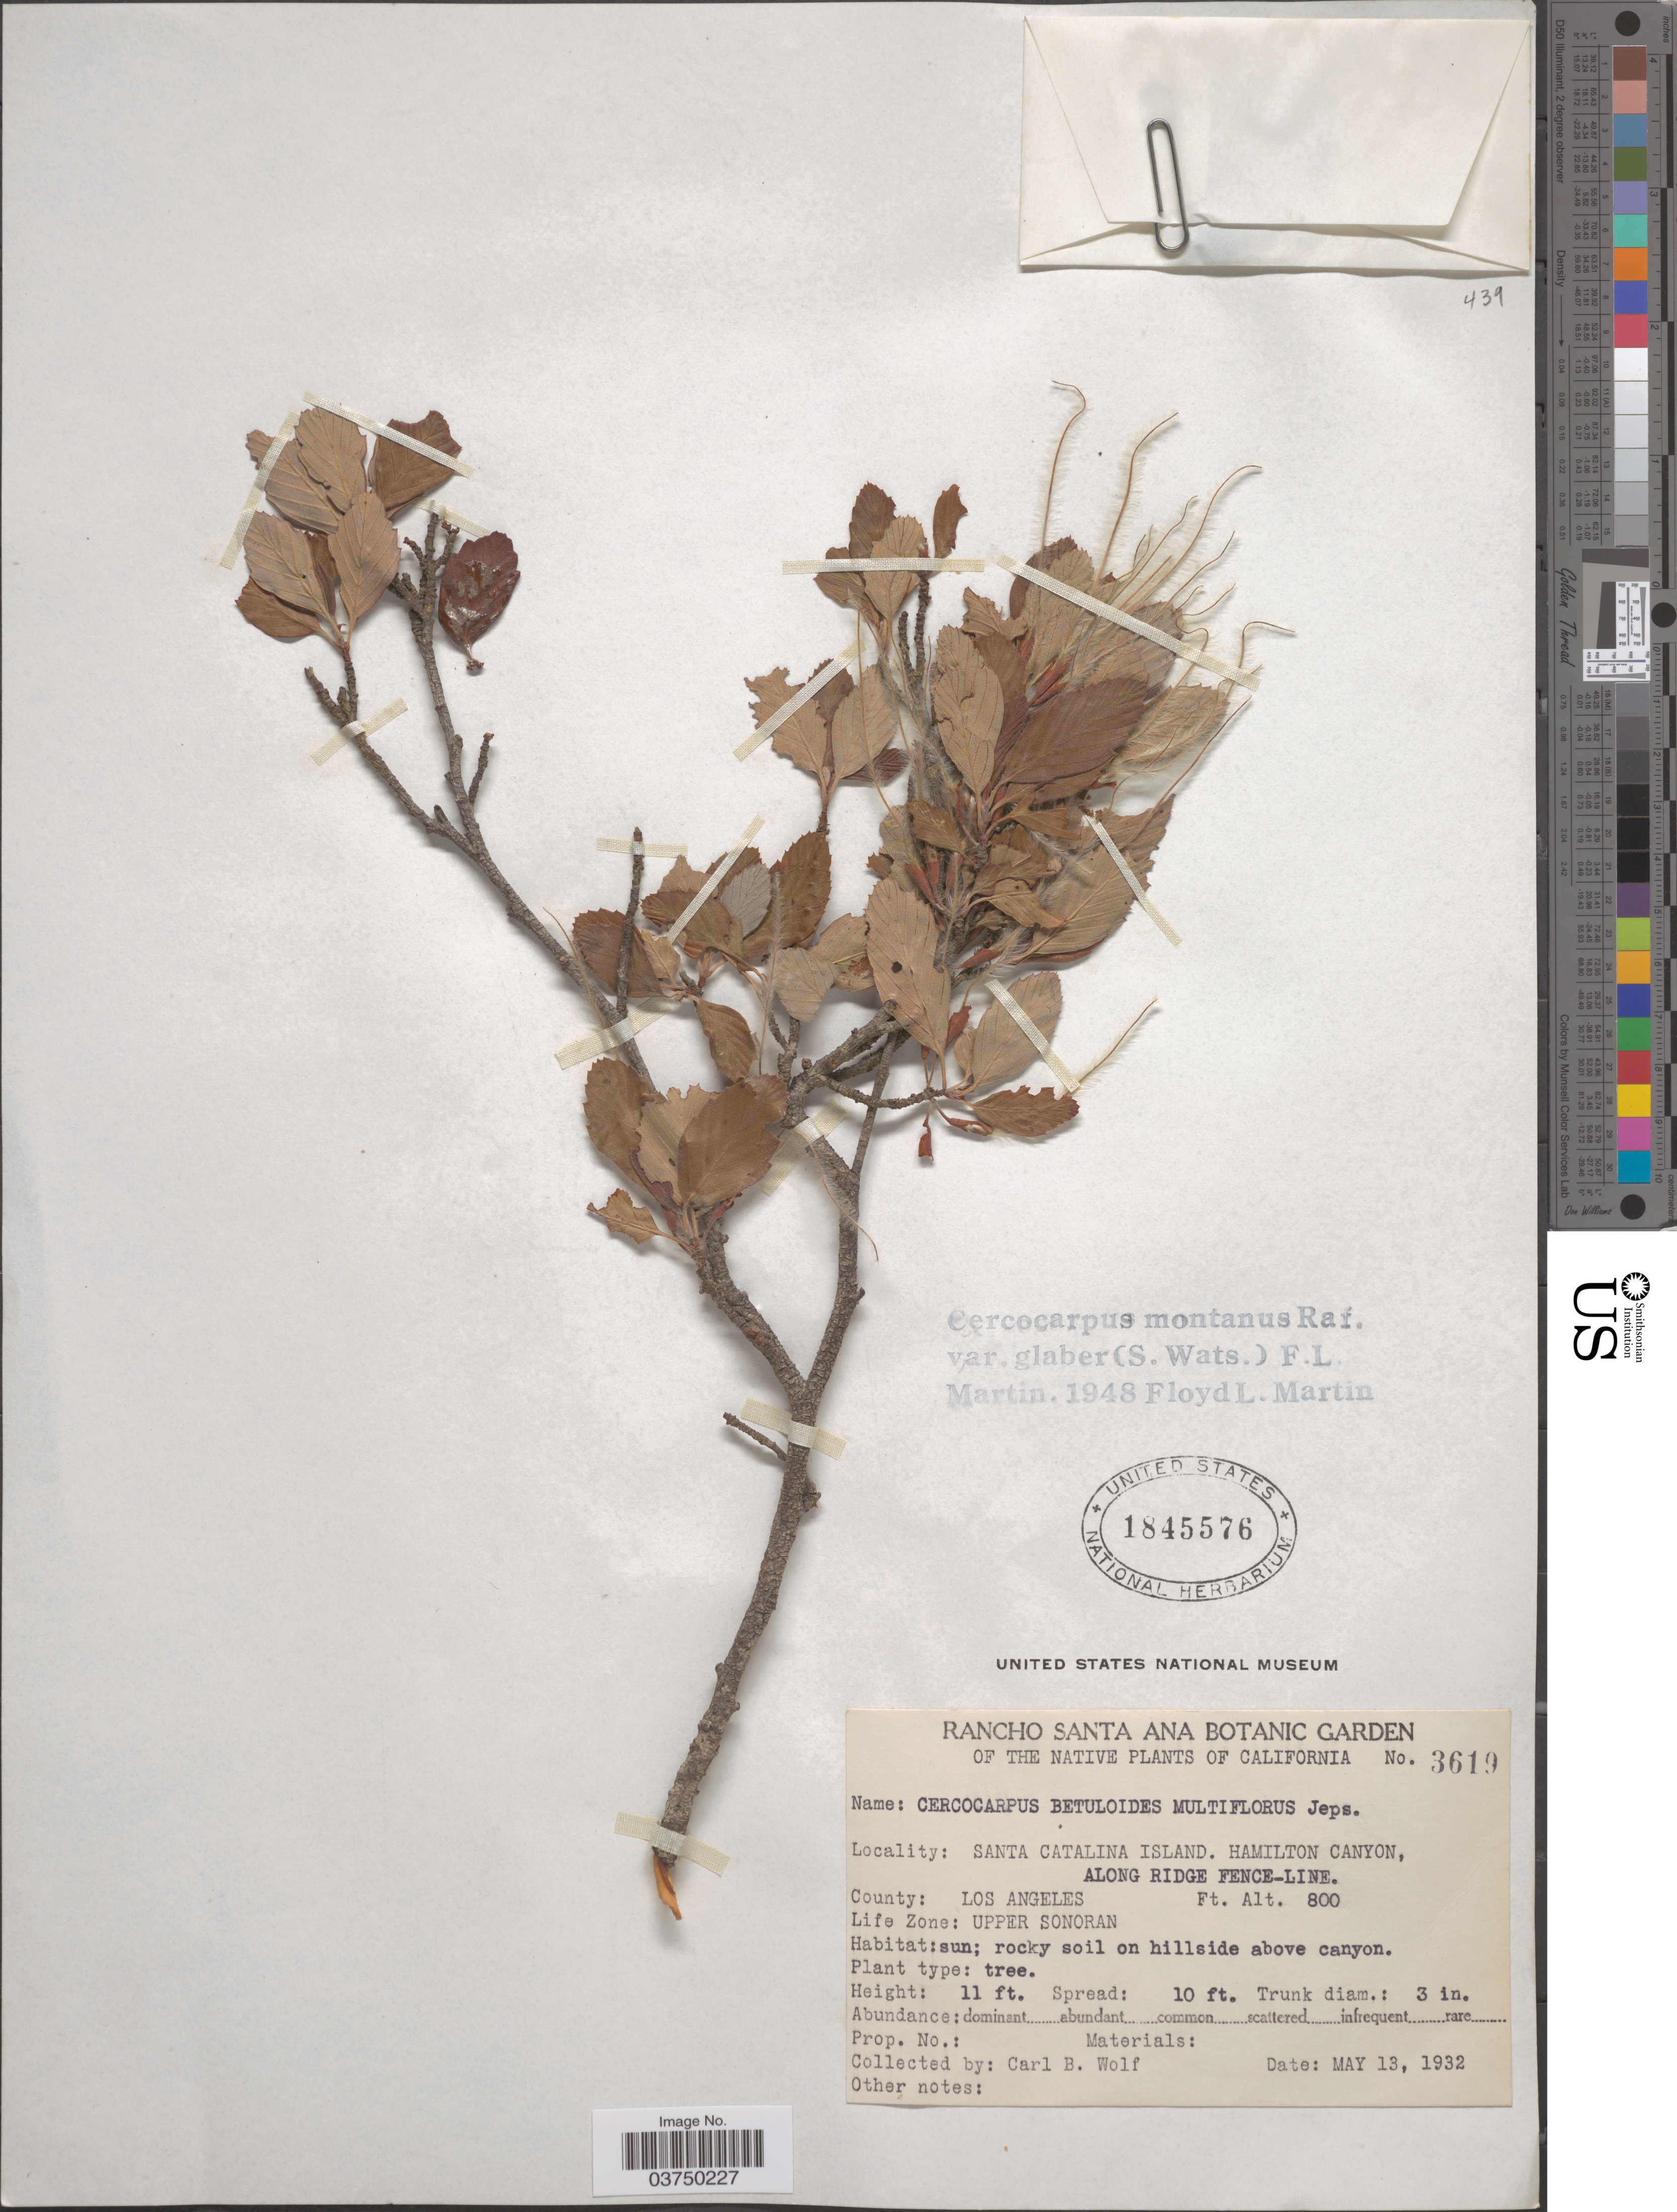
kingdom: Plantae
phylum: Tracheophyta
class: Magnoliopsida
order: Rosales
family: Rosaceae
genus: Cercocarpus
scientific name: Cercocarpus montanus var. glaber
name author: (S. Watson) F.L. Martin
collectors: C. B. Wolf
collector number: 3619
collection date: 1932-05-13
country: United States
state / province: California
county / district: Los Angeles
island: Santa Catalina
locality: Santa Catalina Island. Hamilton Canyon, along ridge fence-line. County: Los Angeles. Life Zone: Upper Sonoran.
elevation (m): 244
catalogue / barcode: US 1845576